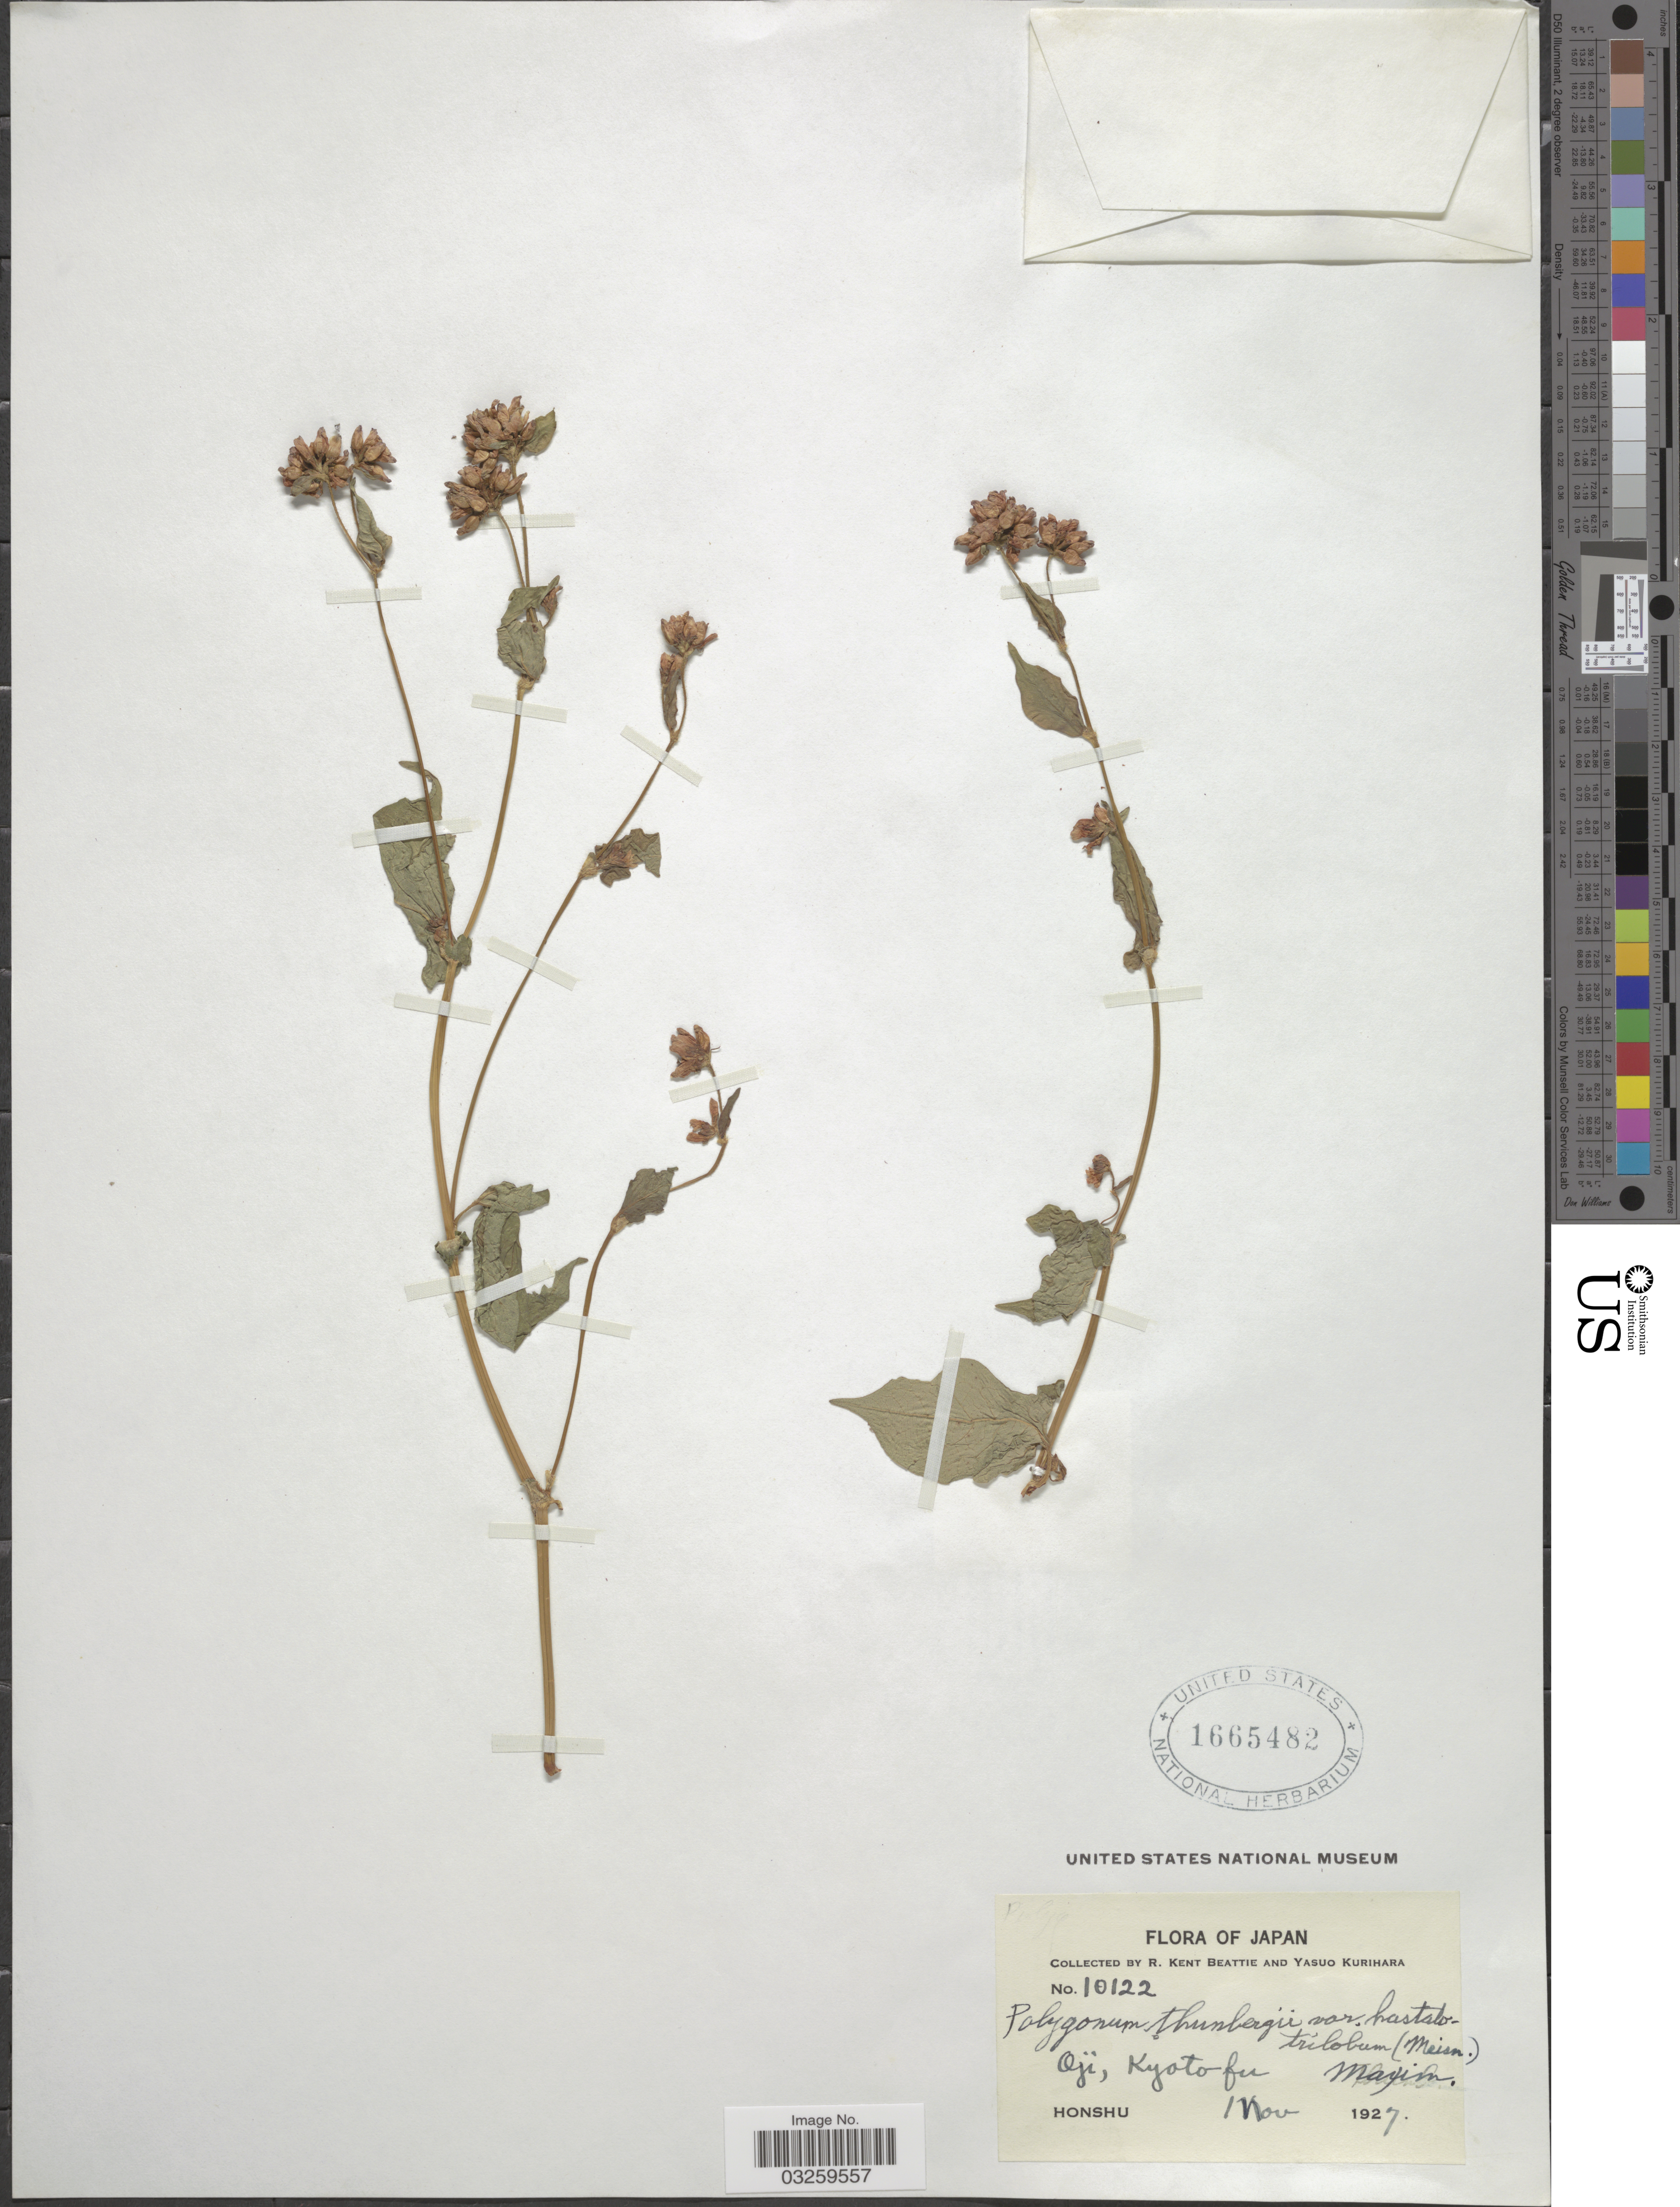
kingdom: Plantae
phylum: Tracheophyta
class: Magnoliopsida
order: Caryophyllales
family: Polygonaceae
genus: Polygonum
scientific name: Polygonum thunbergii var. hastatotrilobum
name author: (Meisn.) Maxim. ex Franch. & Sav.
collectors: R. K. Beattie & Y. Kurihara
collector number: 10122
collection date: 1927-11-01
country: Japan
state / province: Kyoto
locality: Oji, Kyoto-fu, Mayim, Honshu.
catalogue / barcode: US 1665482